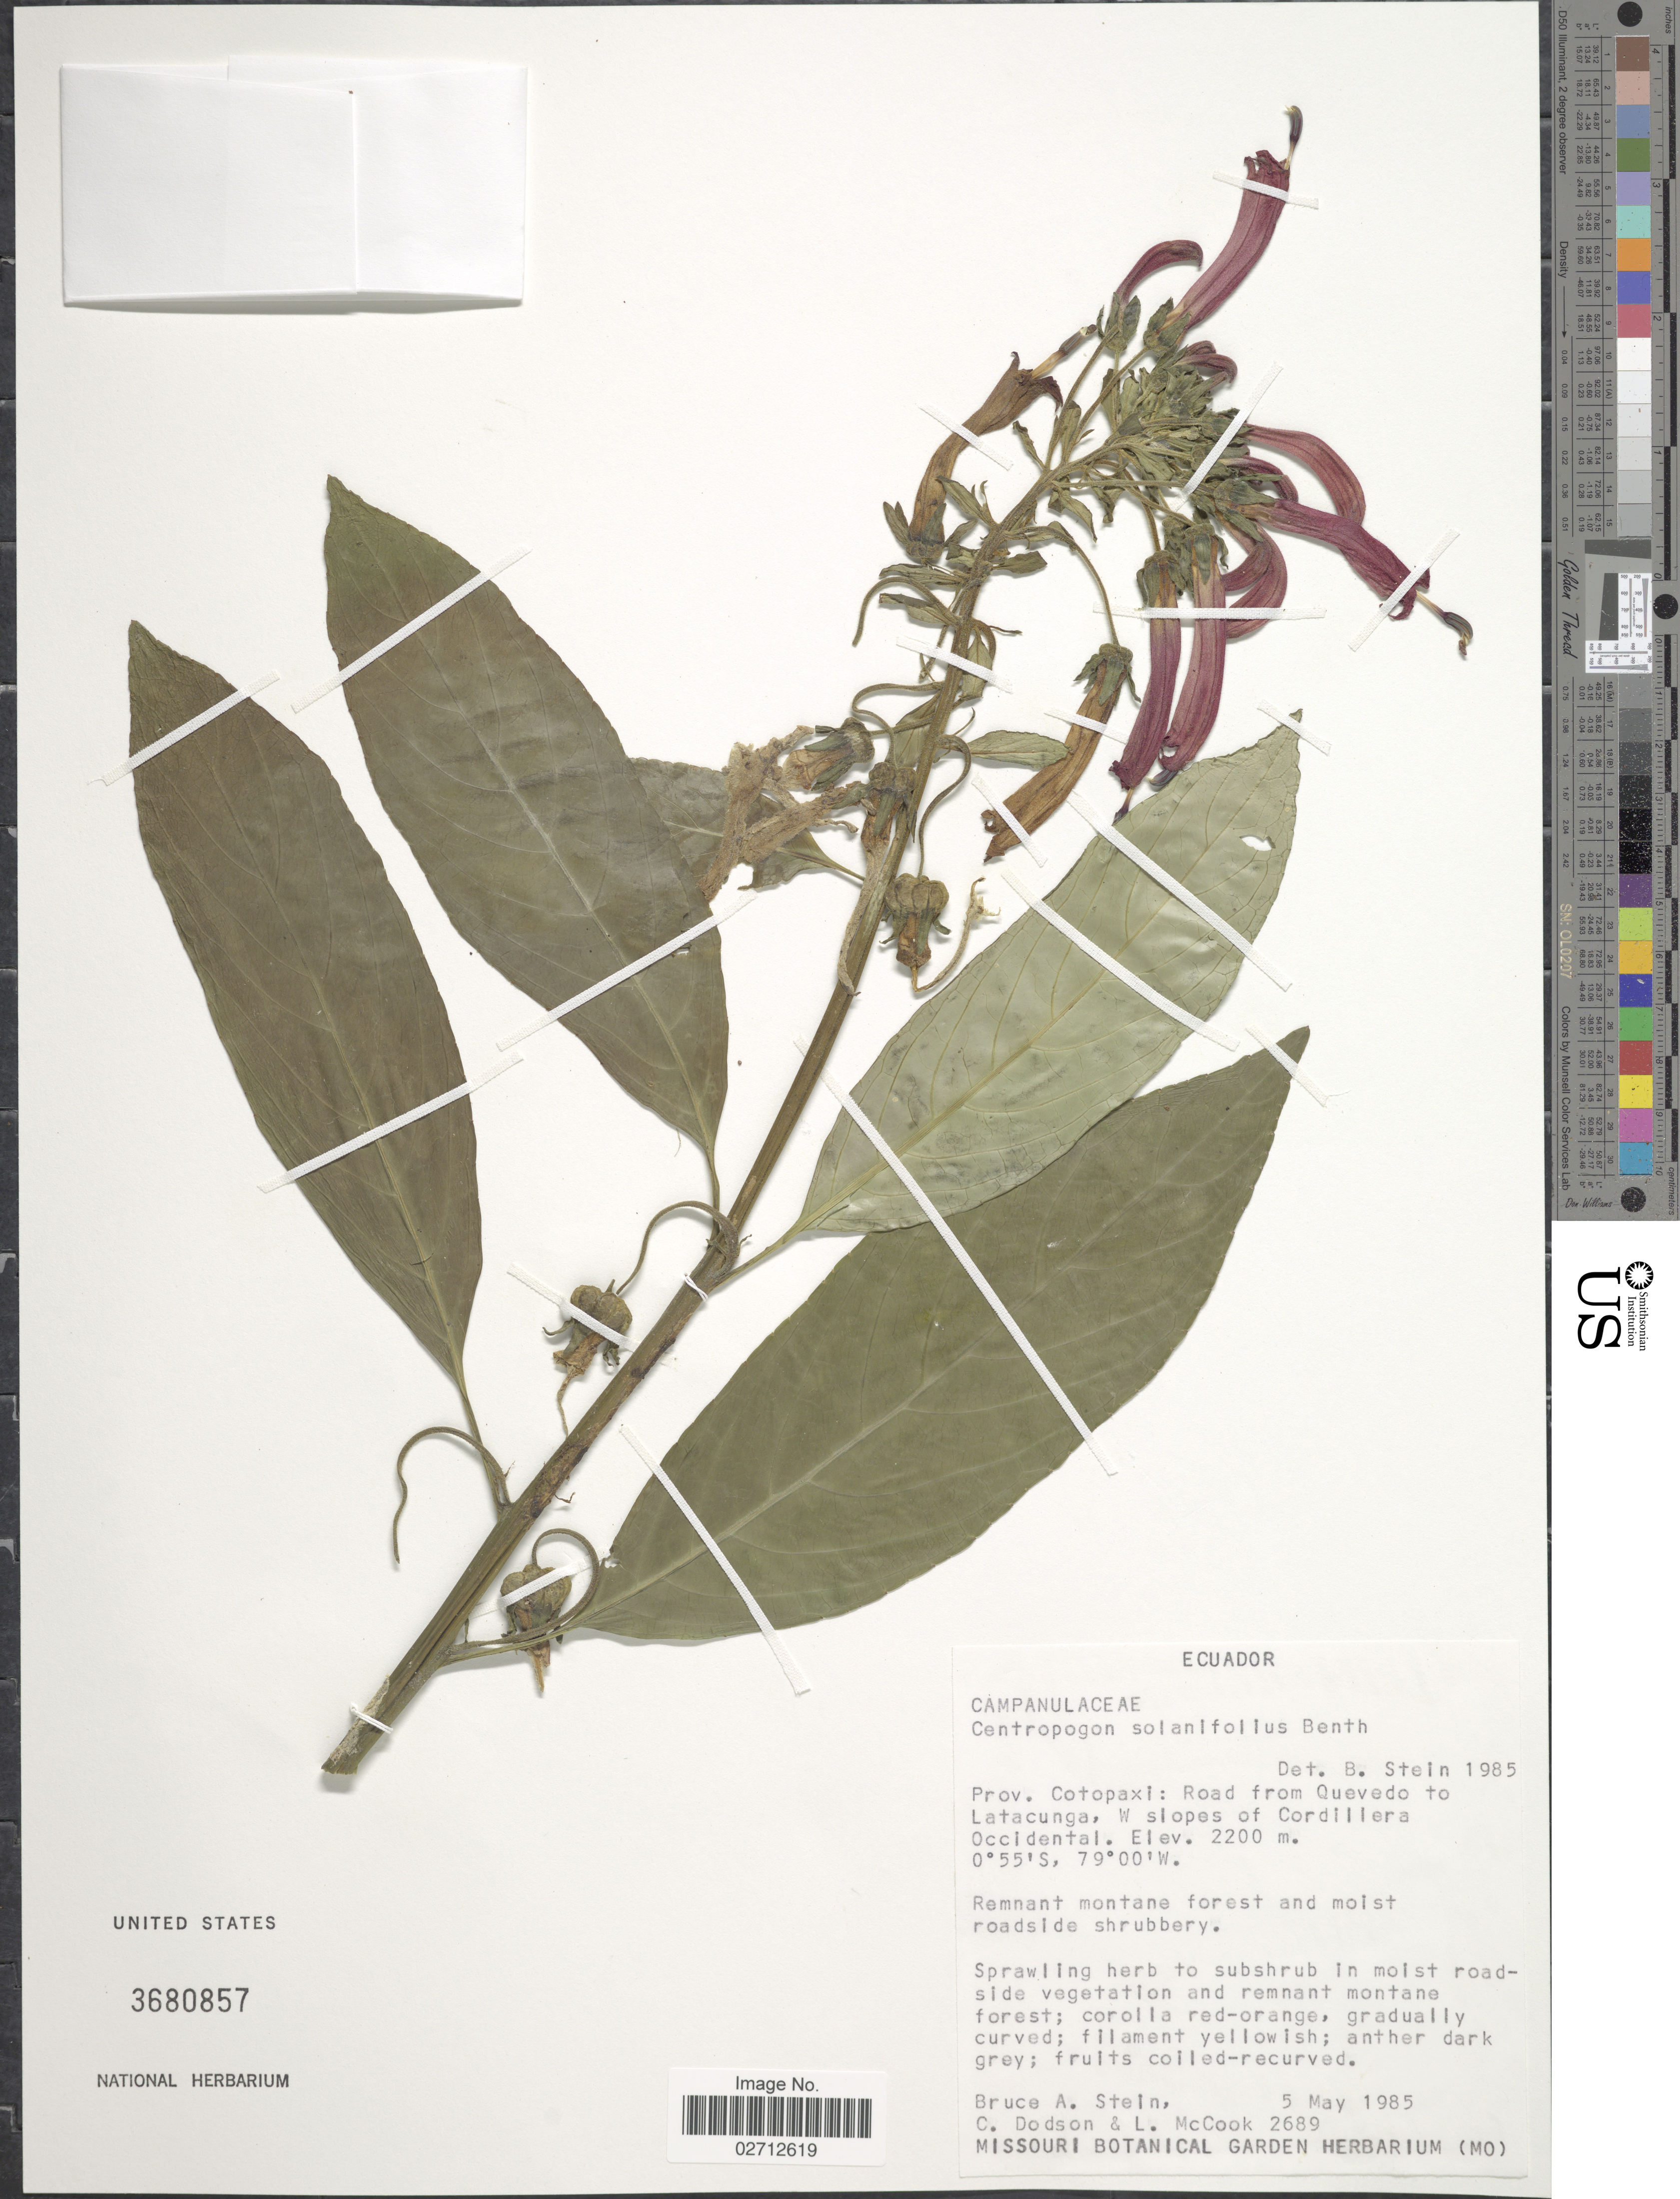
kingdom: Plantae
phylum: Tracheophyta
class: Magnoliopsida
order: Asterales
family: Campanulaceae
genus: Centropogon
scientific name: Centropogon solanifolius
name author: Benth.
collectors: B. A. Stein, C. Dodson & L. McCook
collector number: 2689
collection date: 1985-05-05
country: Ecuador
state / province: Cotopaxi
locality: Road from Quevedo to Latacunga, W slopes of Cordillera Occidental.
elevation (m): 2200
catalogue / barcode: US 3680857